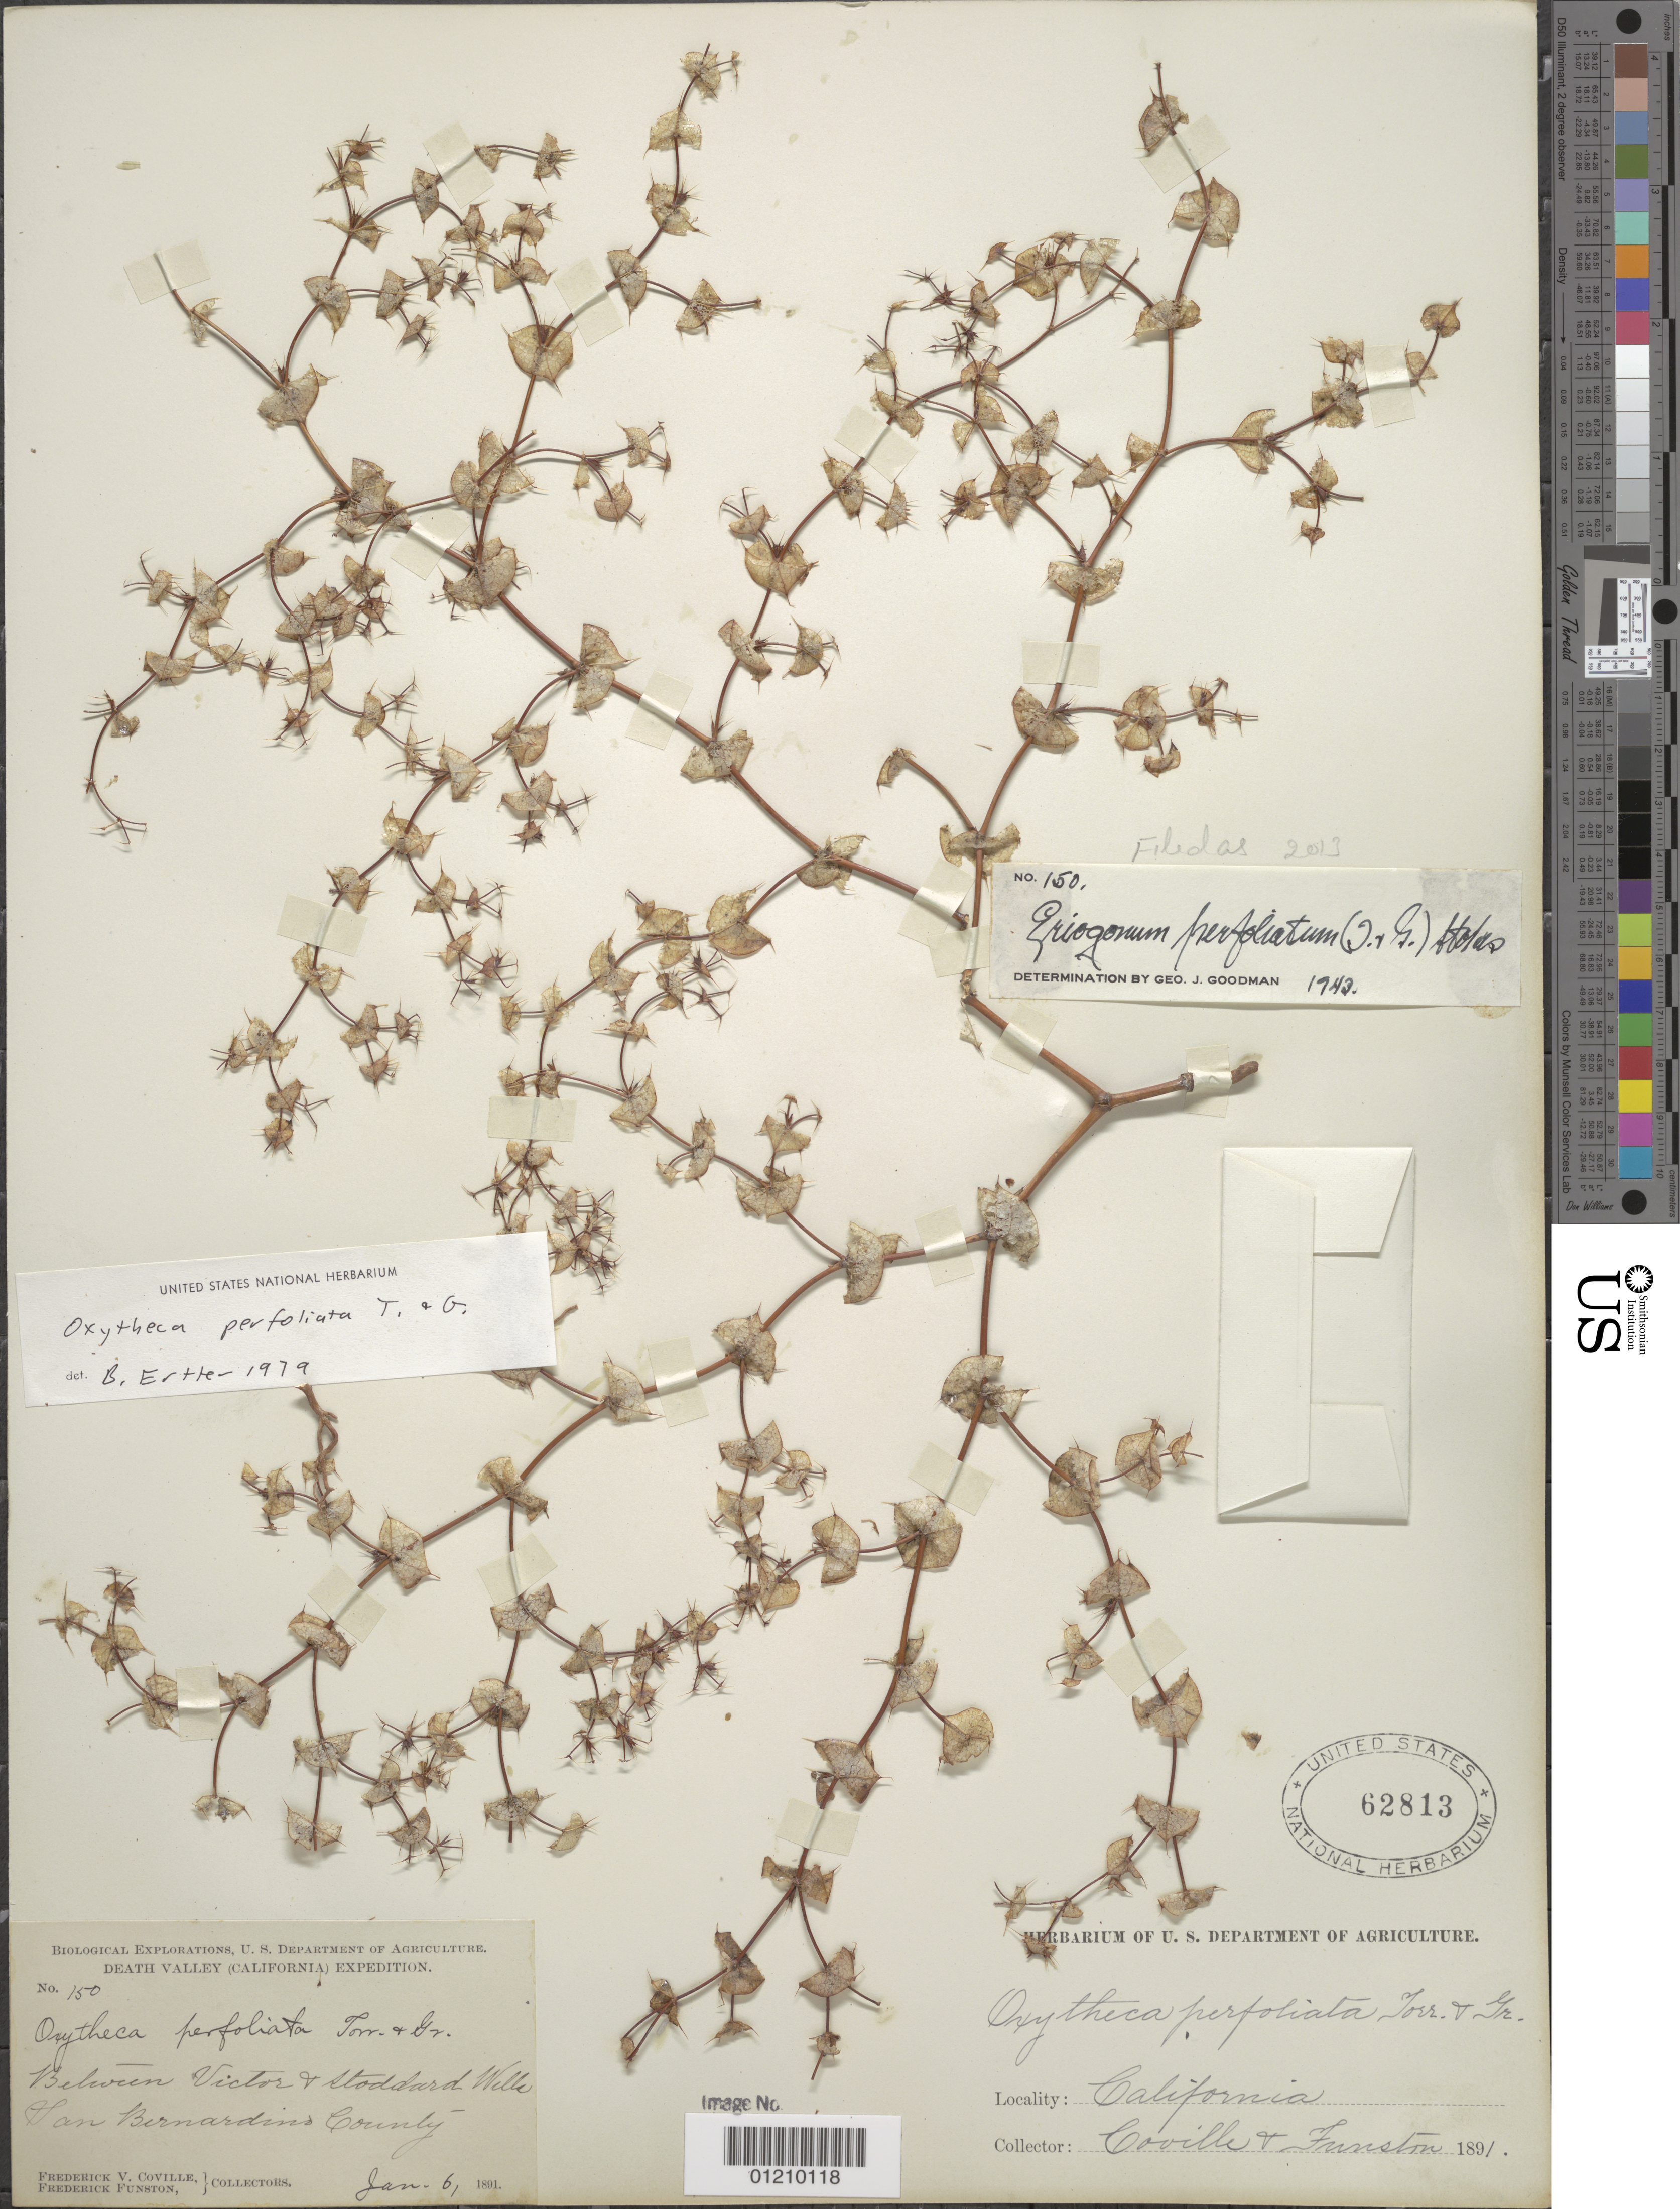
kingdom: Plantae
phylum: Tracheophyta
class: Magnoliopsida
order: Caryophyllales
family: Polygonaceae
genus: Eriogonum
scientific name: Eriogonum perfoliatum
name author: (S. Watson) S. Stokes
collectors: F. V. Coville & F. Funston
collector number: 150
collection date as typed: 06 Jan 1891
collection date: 1891-01-06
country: United States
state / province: California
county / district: San Bernardino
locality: Between Victor and Stoddard Wells.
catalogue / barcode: US 62813